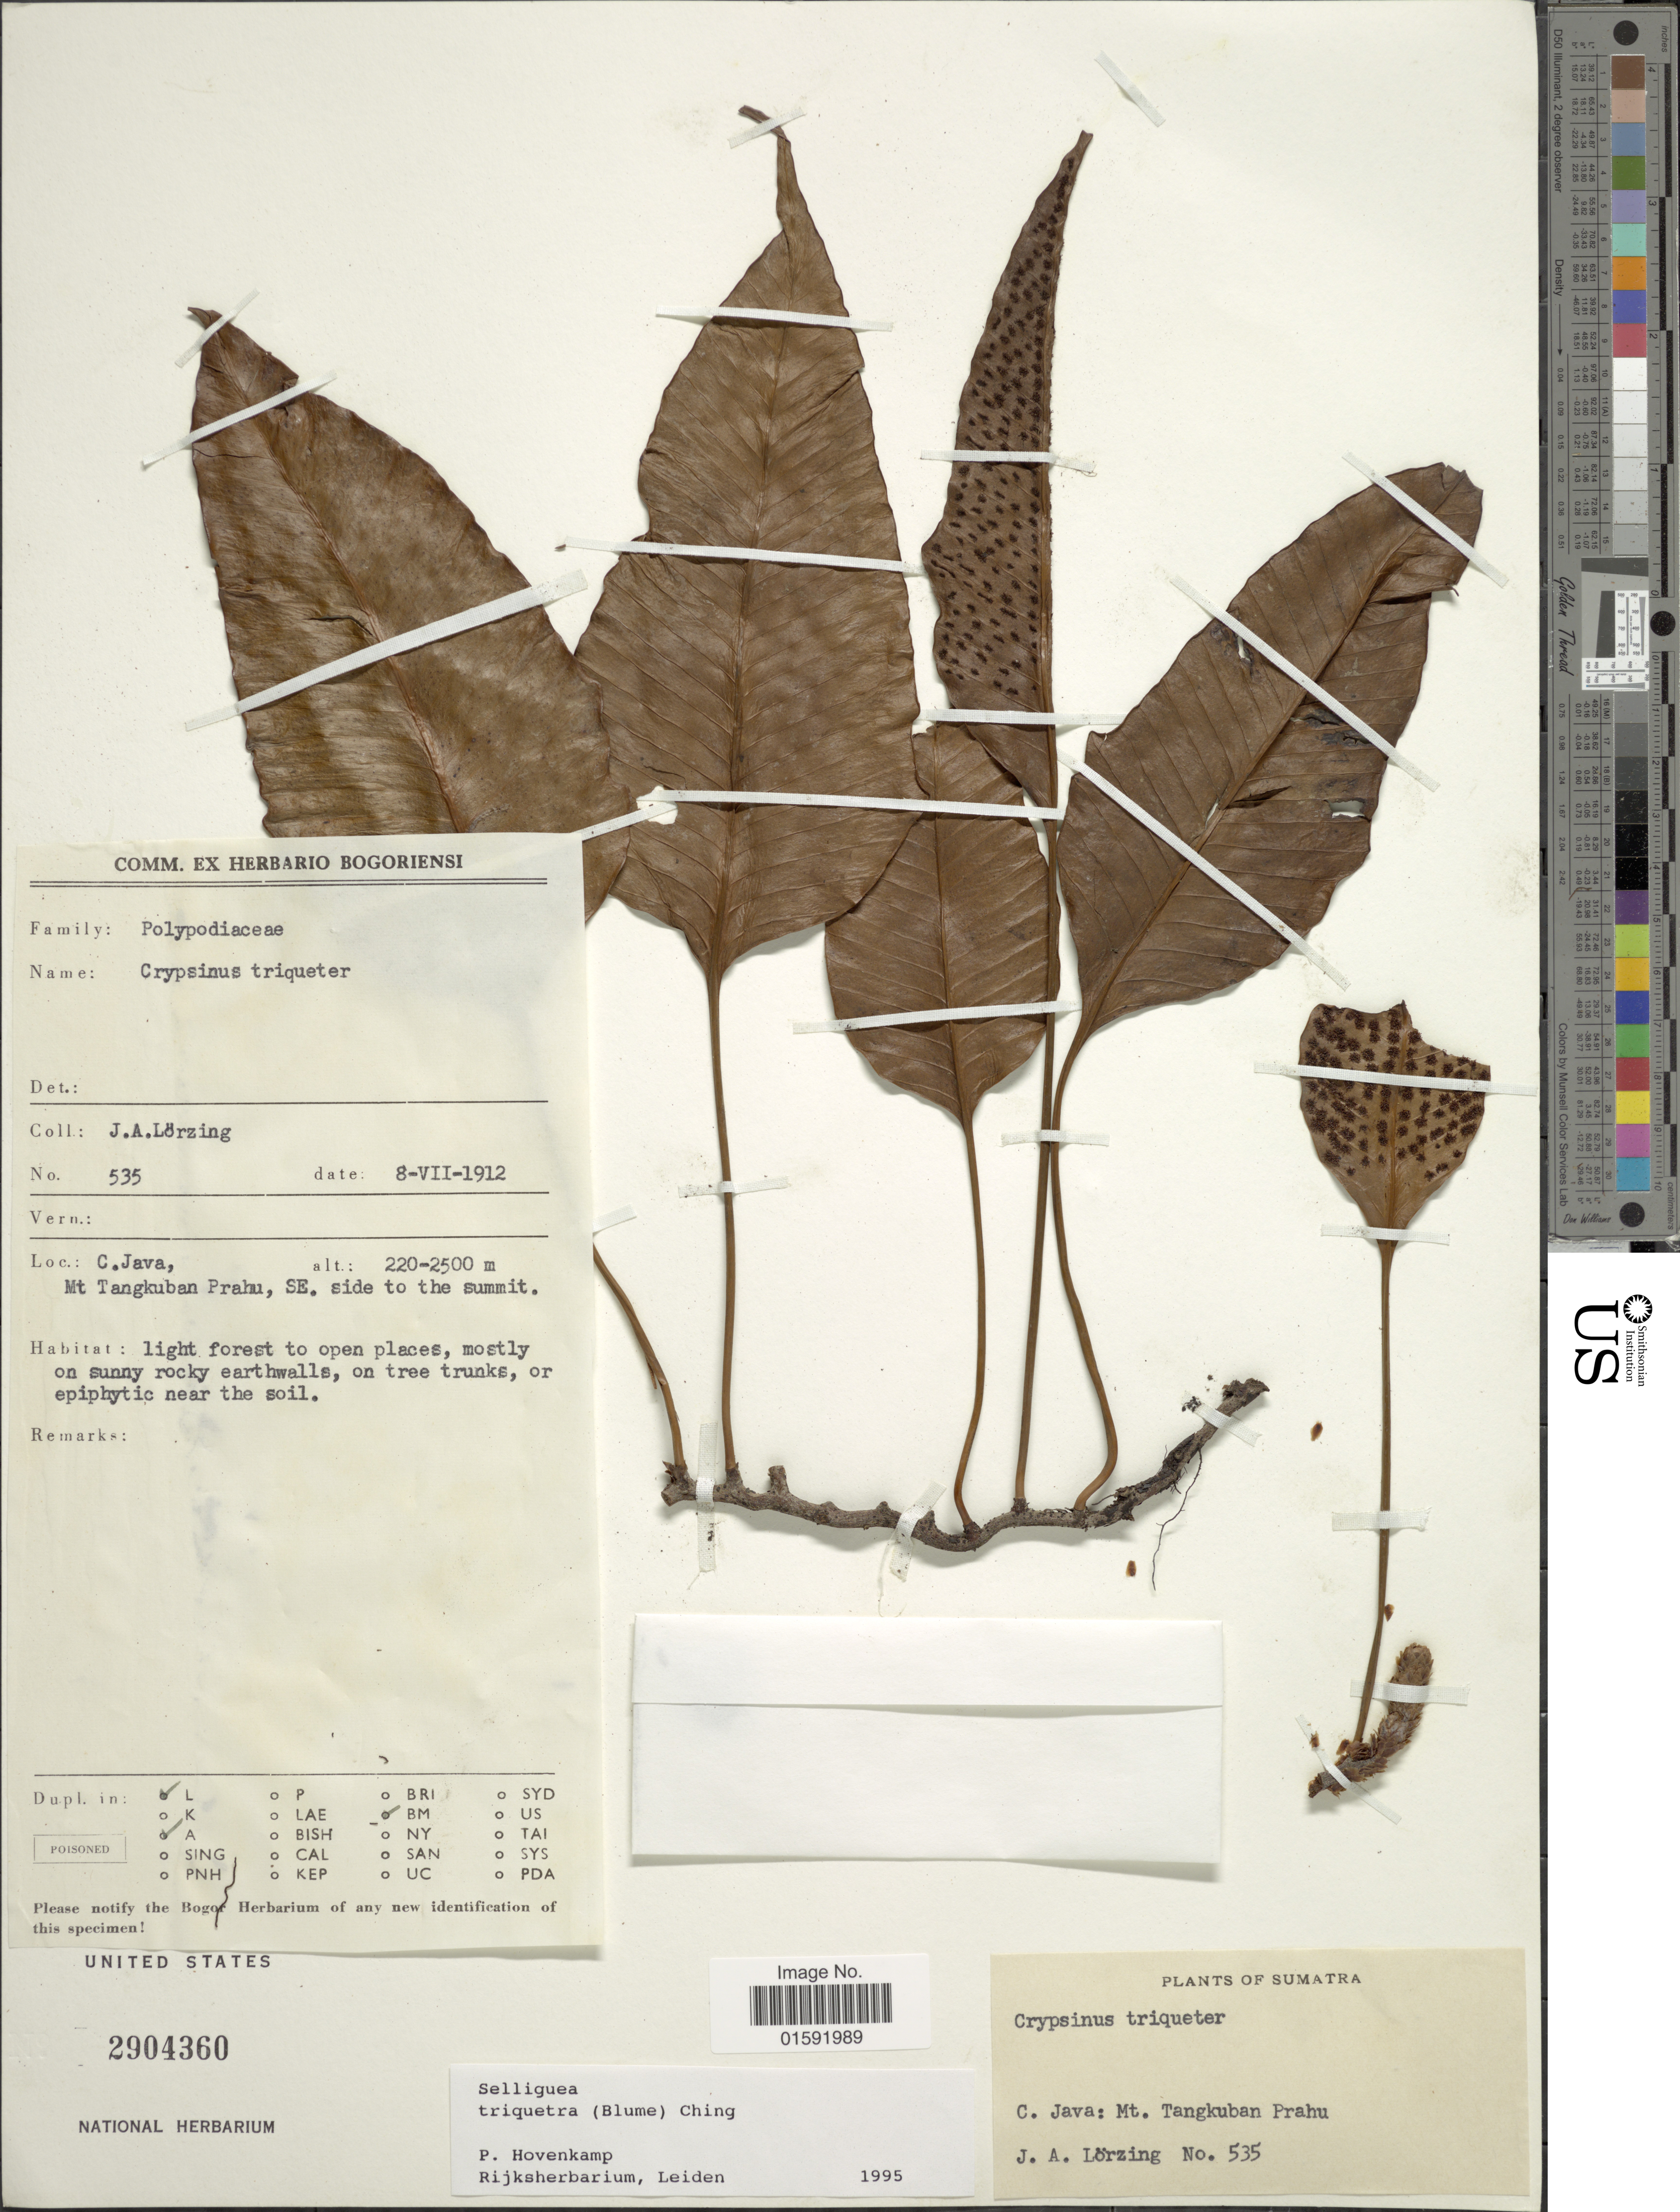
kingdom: Plantae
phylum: Tracheophyta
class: Polypodiopsida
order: Polypodiales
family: Polypodiaceae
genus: Selliguea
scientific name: Selliguea triquetra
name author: (Blume) Ching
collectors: J. Lorzing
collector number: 535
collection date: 1912-07-08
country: Indonesia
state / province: Java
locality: C. Java, Mt. Tangkuban Prahu, SE. side to the summit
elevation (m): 220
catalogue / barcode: US 2904360